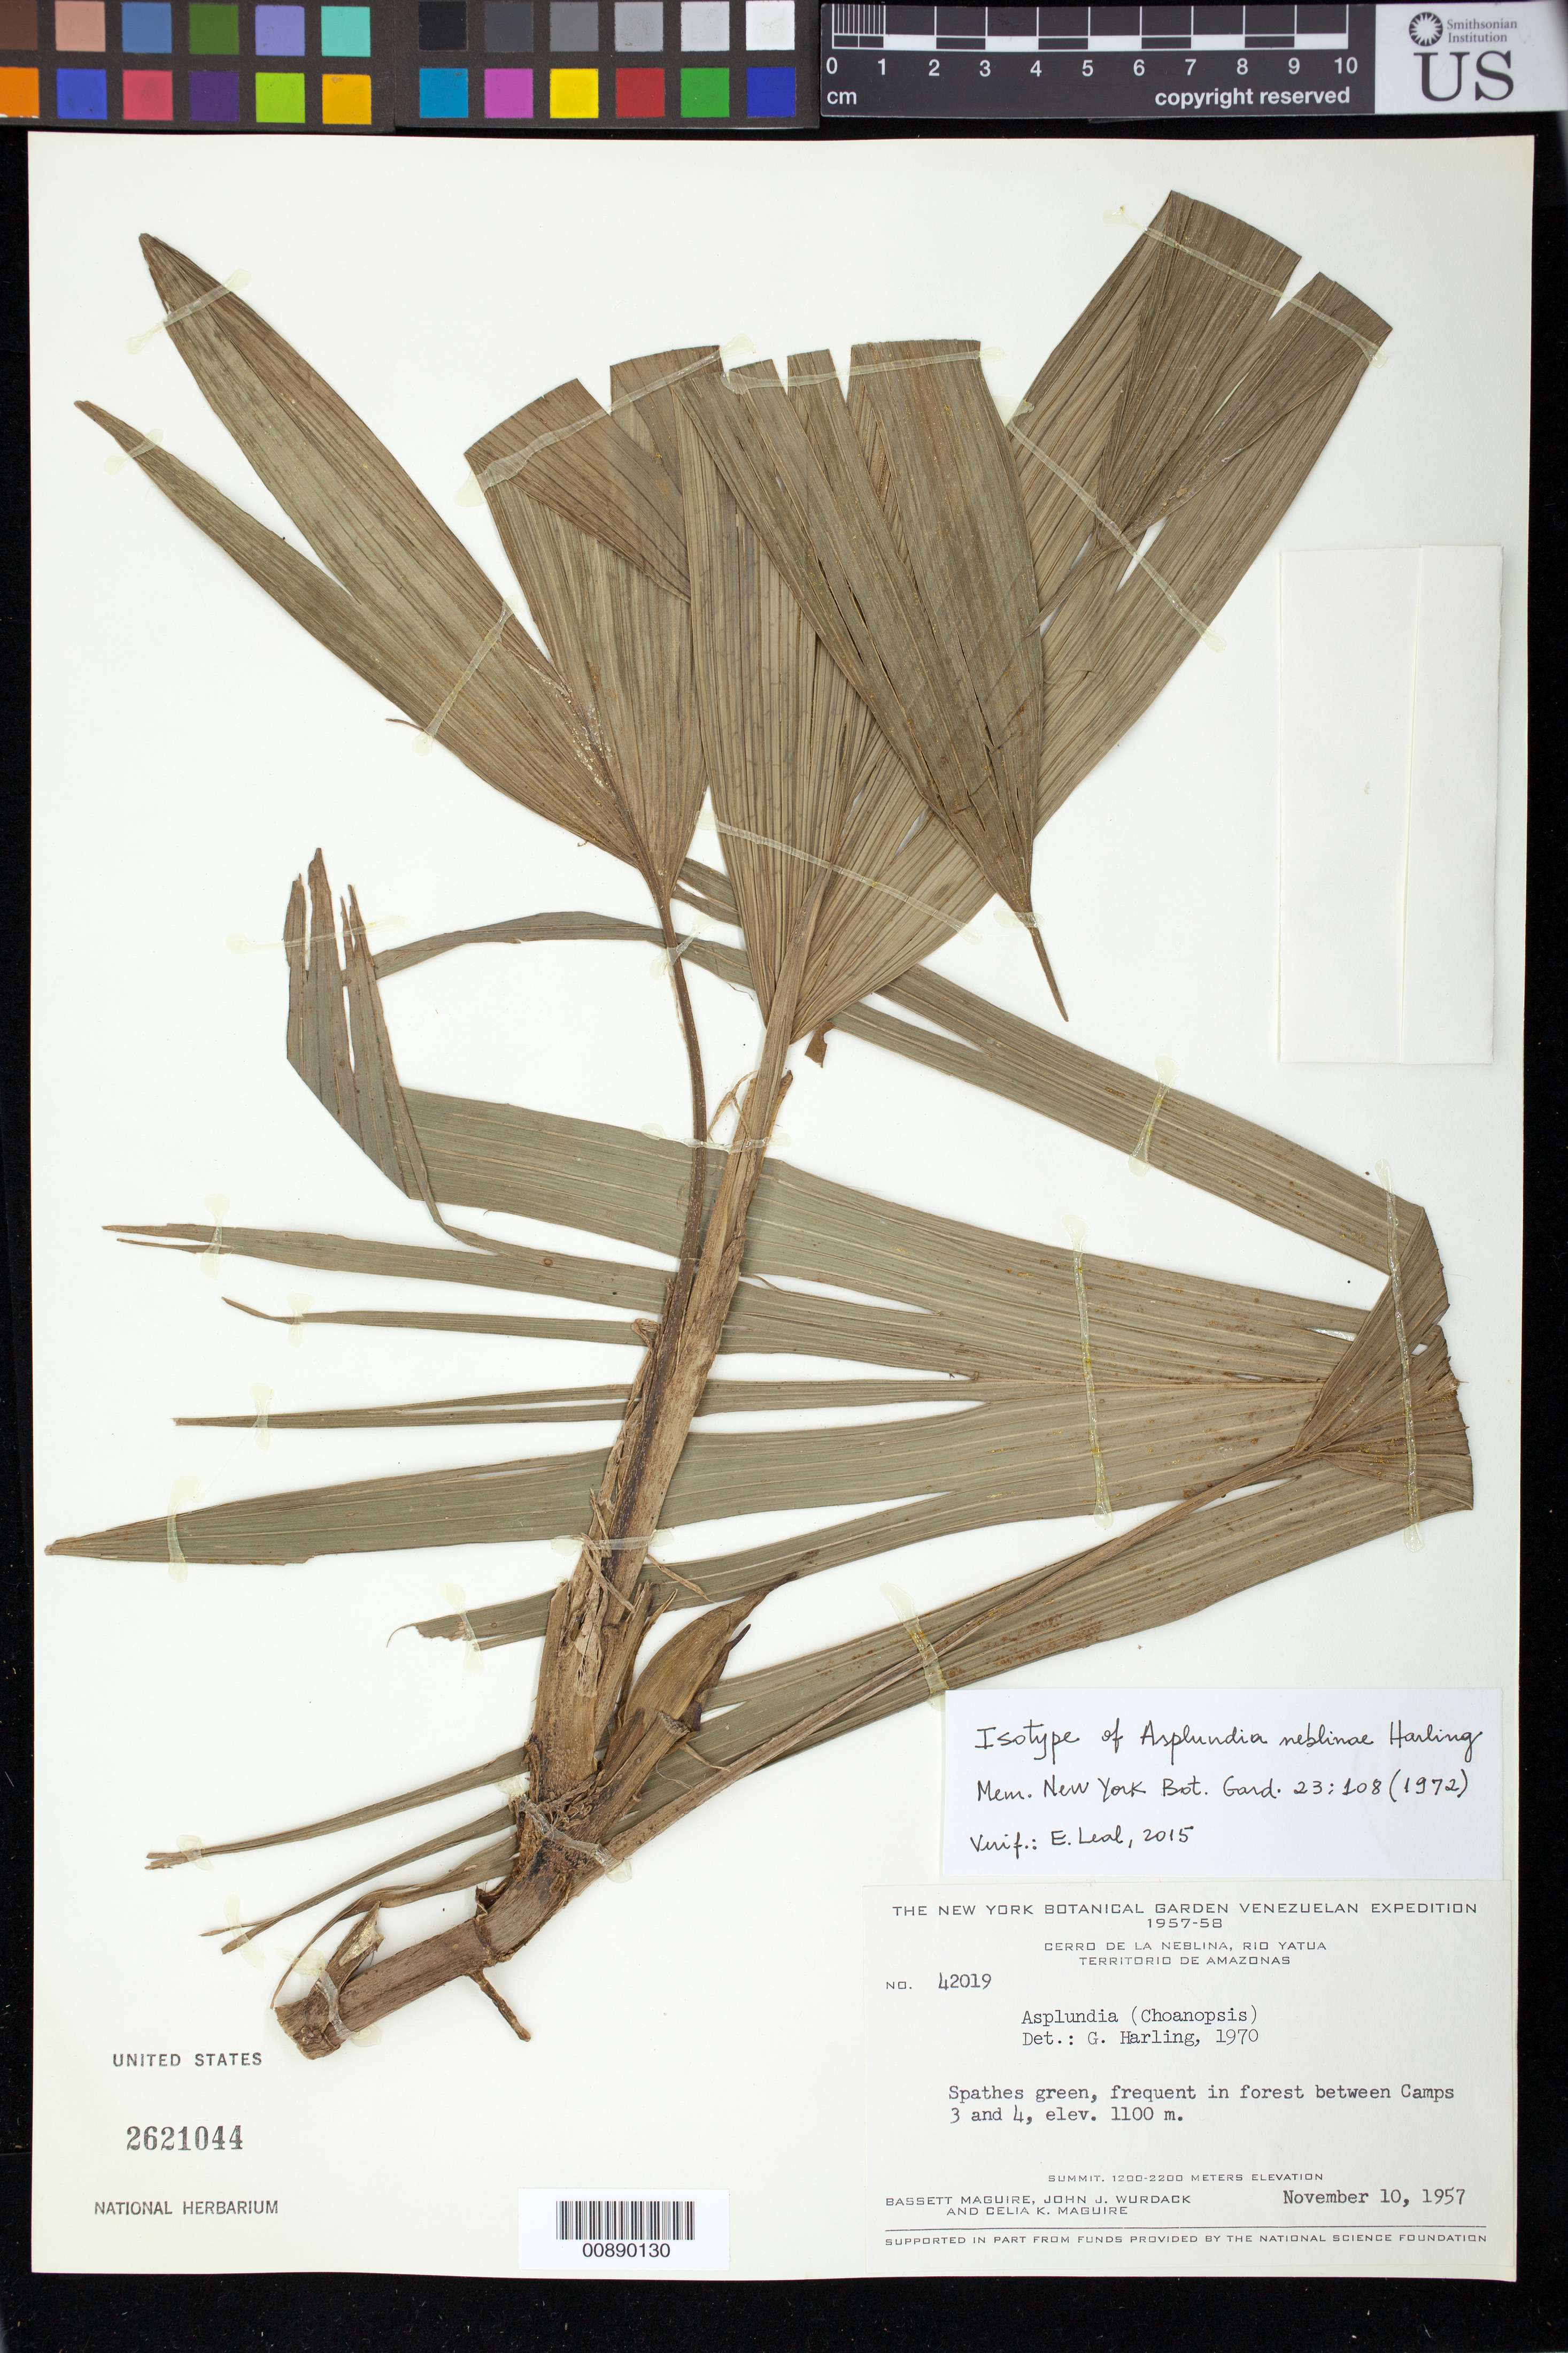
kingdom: Plantae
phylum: Tracheophyta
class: Liliopsida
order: Pandanales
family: Cyclanthaceae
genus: Asplundia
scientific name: Asplundia neblinae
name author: Harling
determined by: Leal, E. S.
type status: Isotype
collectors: B. Maguire, J. J. Wurdack & C. K. Maguire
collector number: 42019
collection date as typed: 10-Nov-57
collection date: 1957-11-10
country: Venezuela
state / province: Amazonas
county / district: Río Negro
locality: Cerro de la Neblina, Río Yatua, between Camps 3 and 4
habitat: Forest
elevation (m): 1100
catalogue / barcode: US 2621044